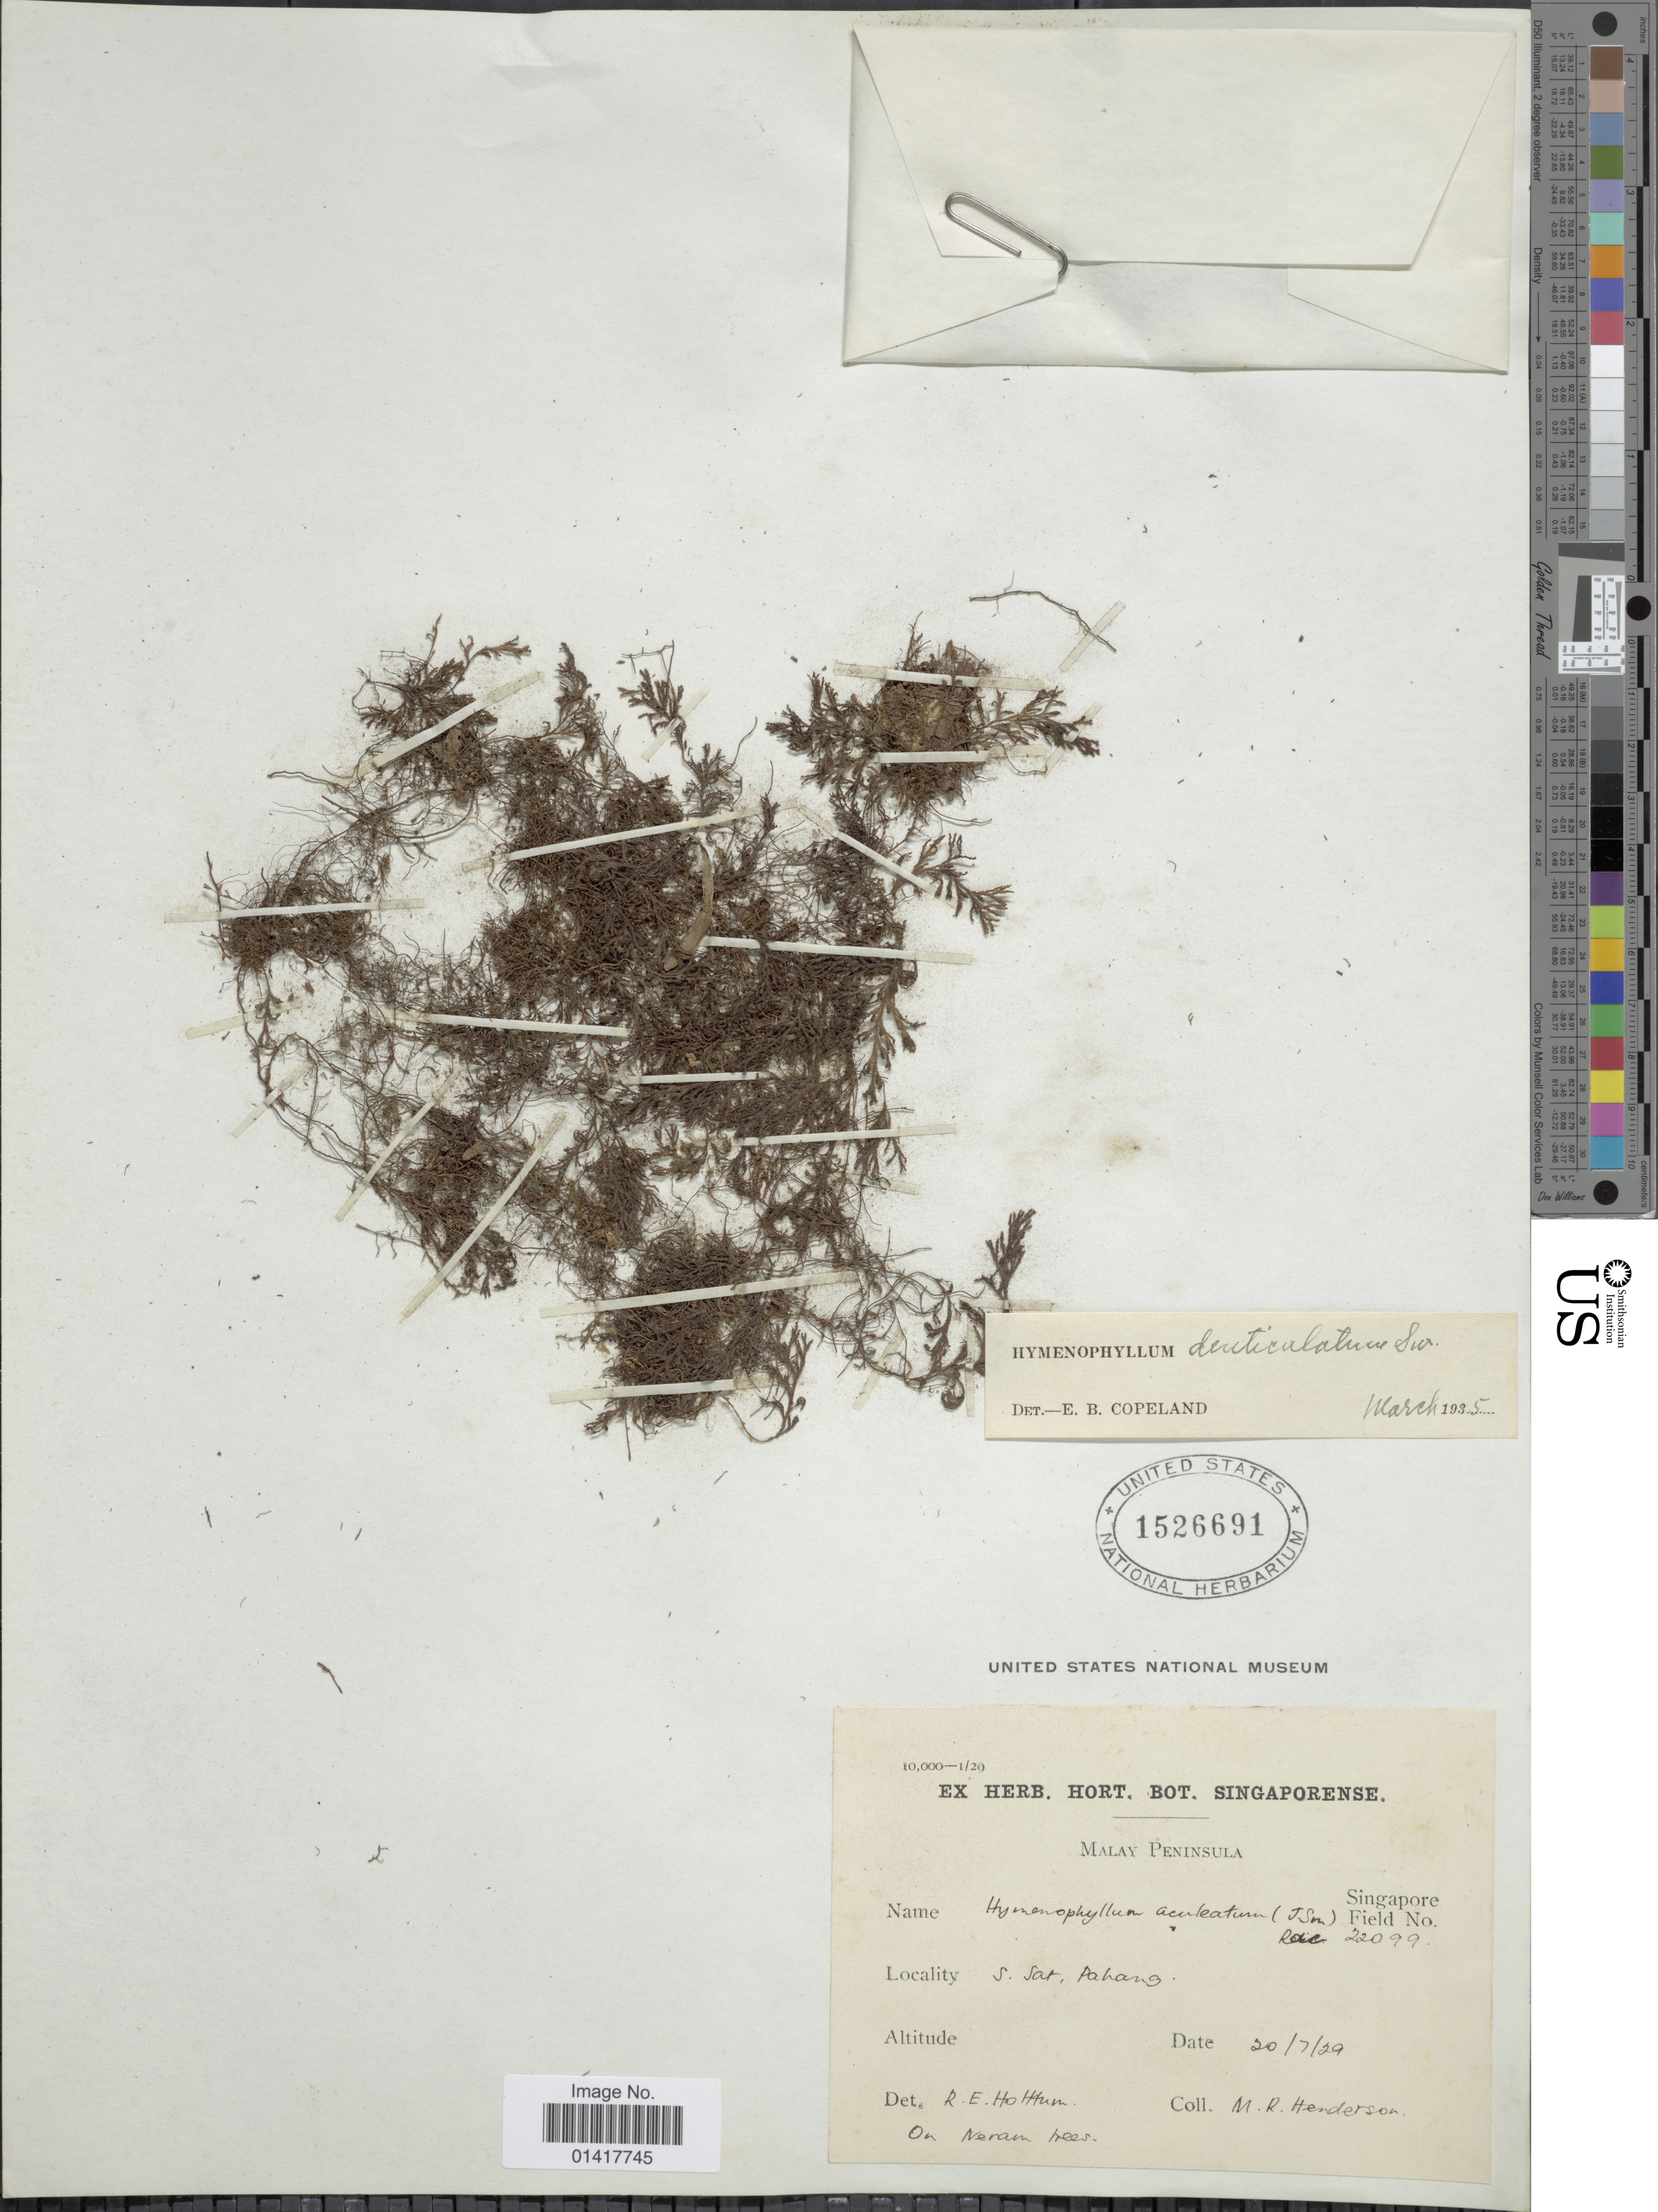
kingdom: Plantae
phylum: Tracheophyta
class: Polypodiopsida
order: Hymenophyllales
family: Hymenophyllaceae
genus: Hymenophyllum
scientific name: Hymenophyllum denticulatum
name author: Sw.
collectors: M. Henderson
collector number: Singapore Field 22099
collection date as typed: Transcribed d/m/y: 20/7/29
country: Malaysia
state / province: Pahang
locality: Malay Peninsula. S. Sat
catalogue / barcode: US 1526691